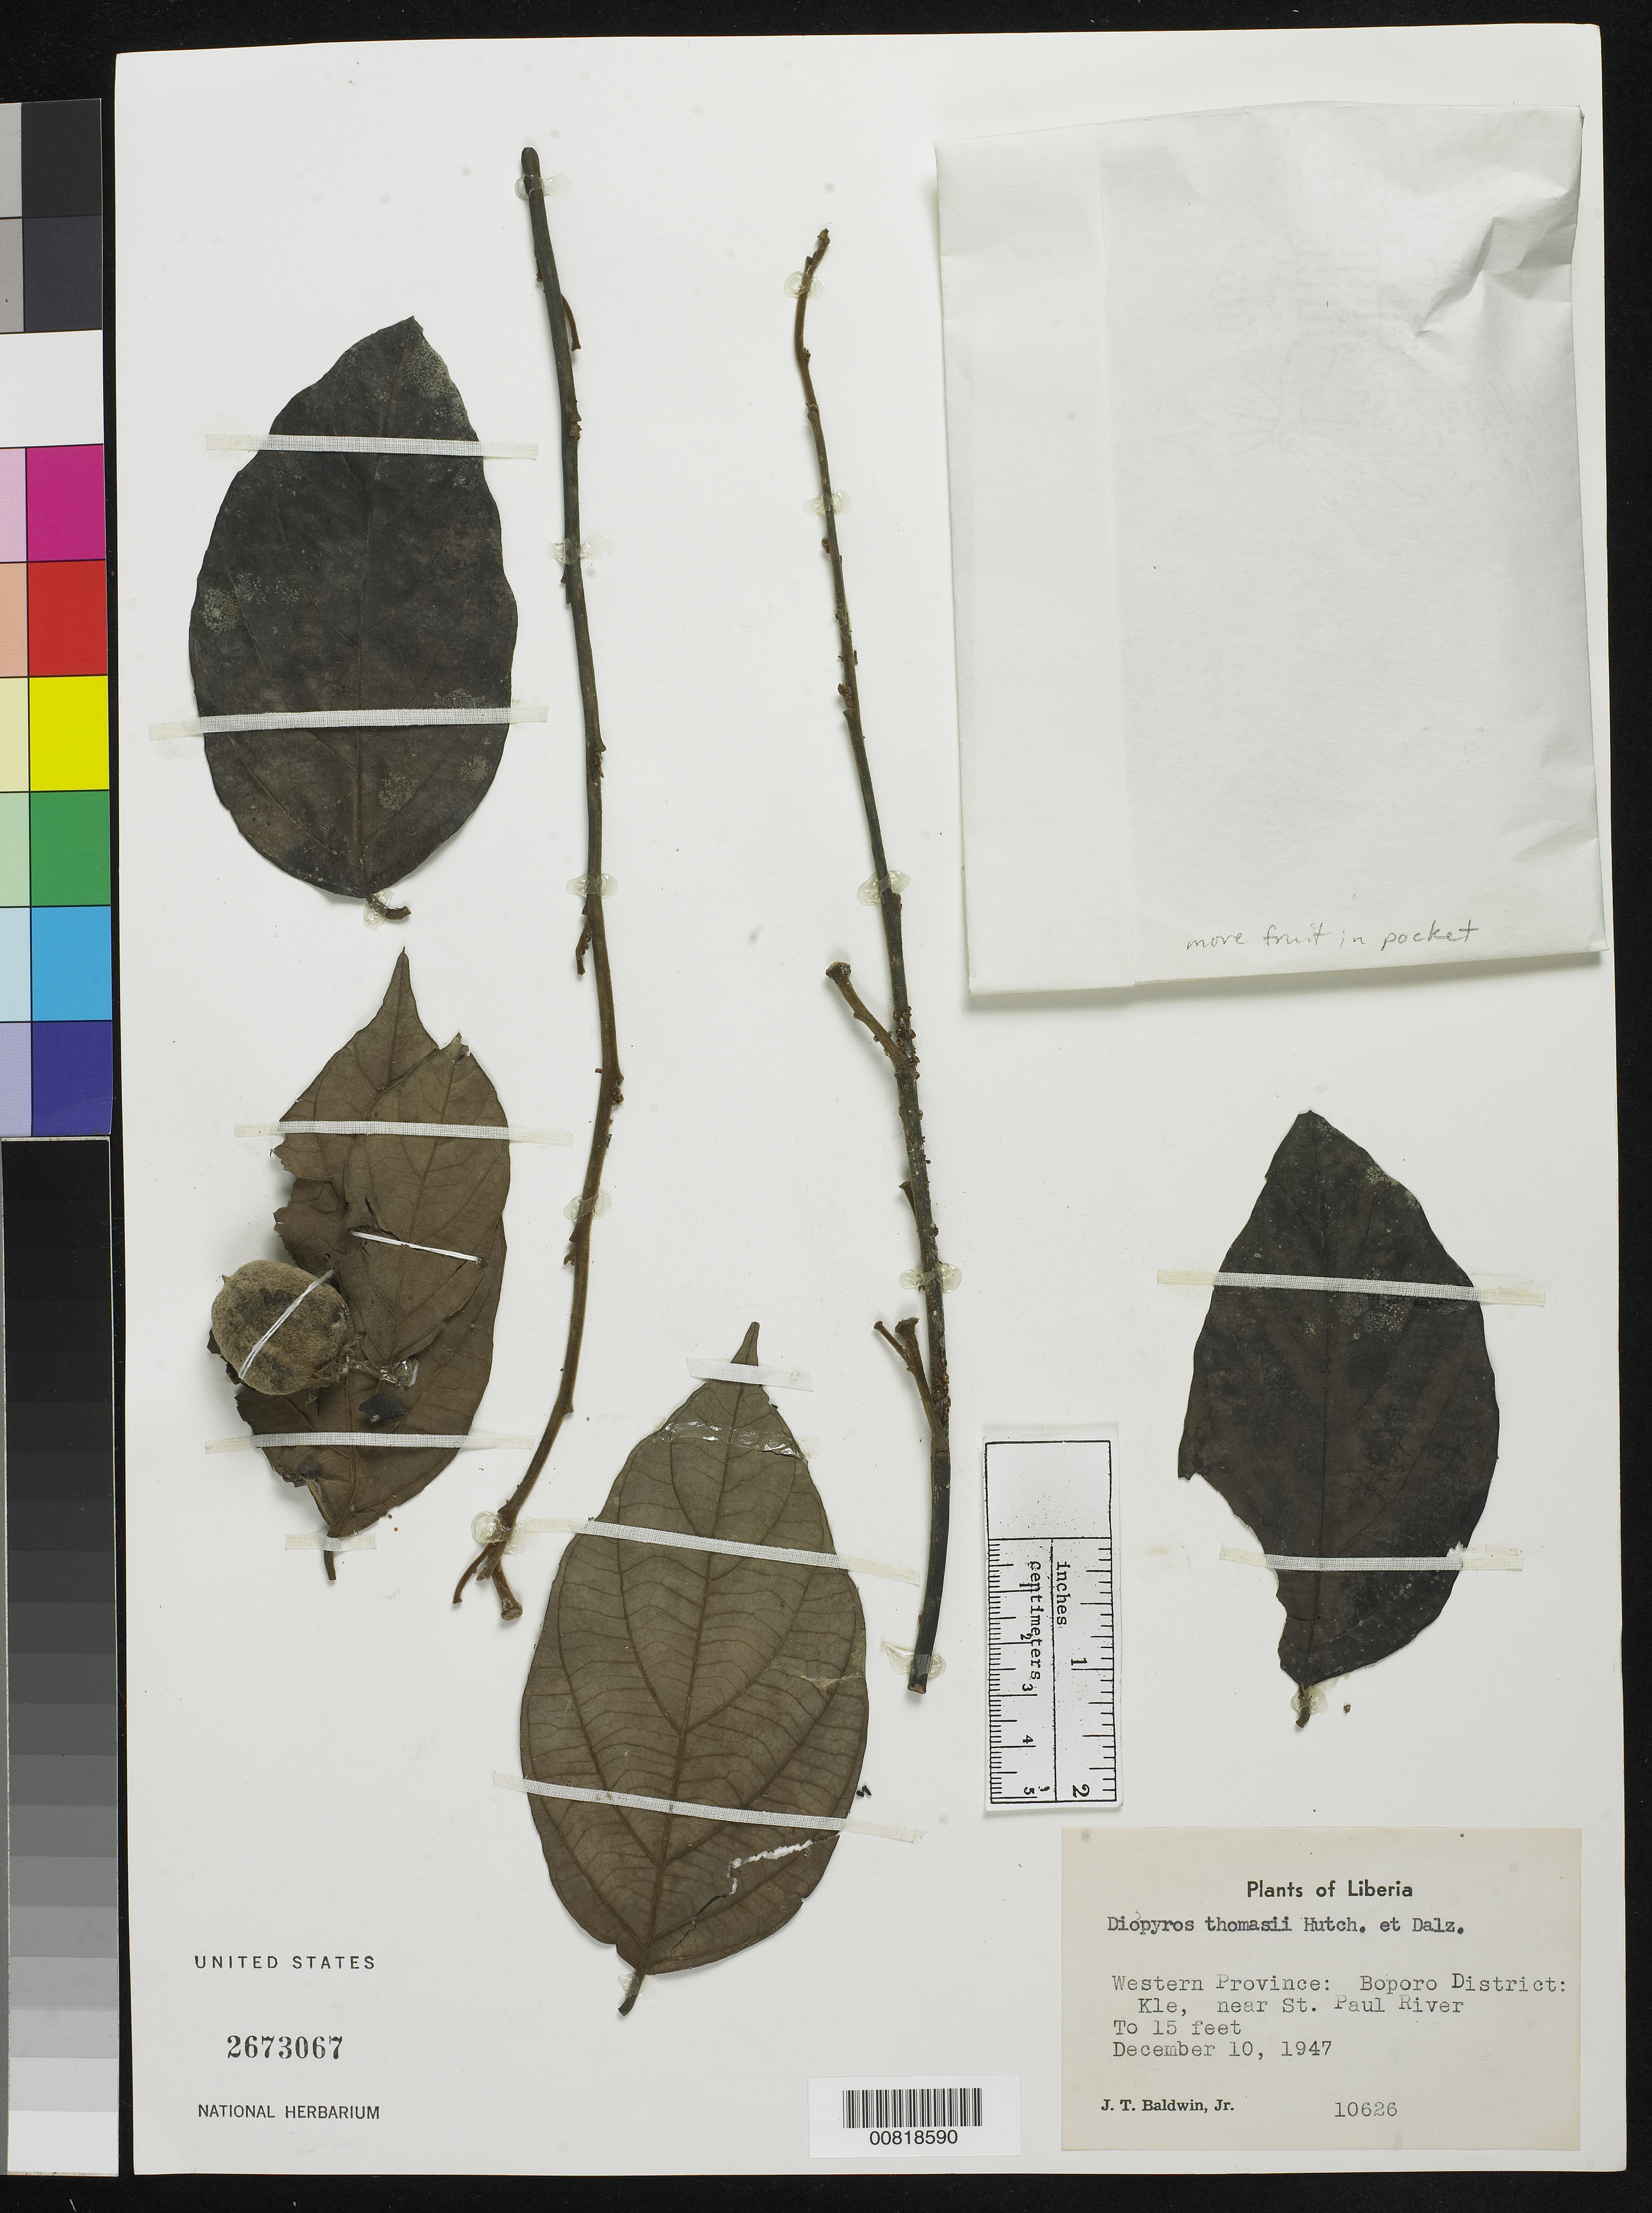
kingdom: Plantae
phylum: Tracheophyta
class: Magnoliopsida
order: Ericales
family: Ebenaceae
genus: Diospyros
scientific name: Diospyros thomasii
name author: Hutch. & Dalziel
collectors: J. T. Baldwin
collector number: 10626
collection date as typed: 10 Dec 1947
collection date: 1947-12-10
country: Liberia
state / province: Gbarpolu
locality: Western Province: Boporo District, Kle, near St. Paul River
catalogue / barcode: US 2673067